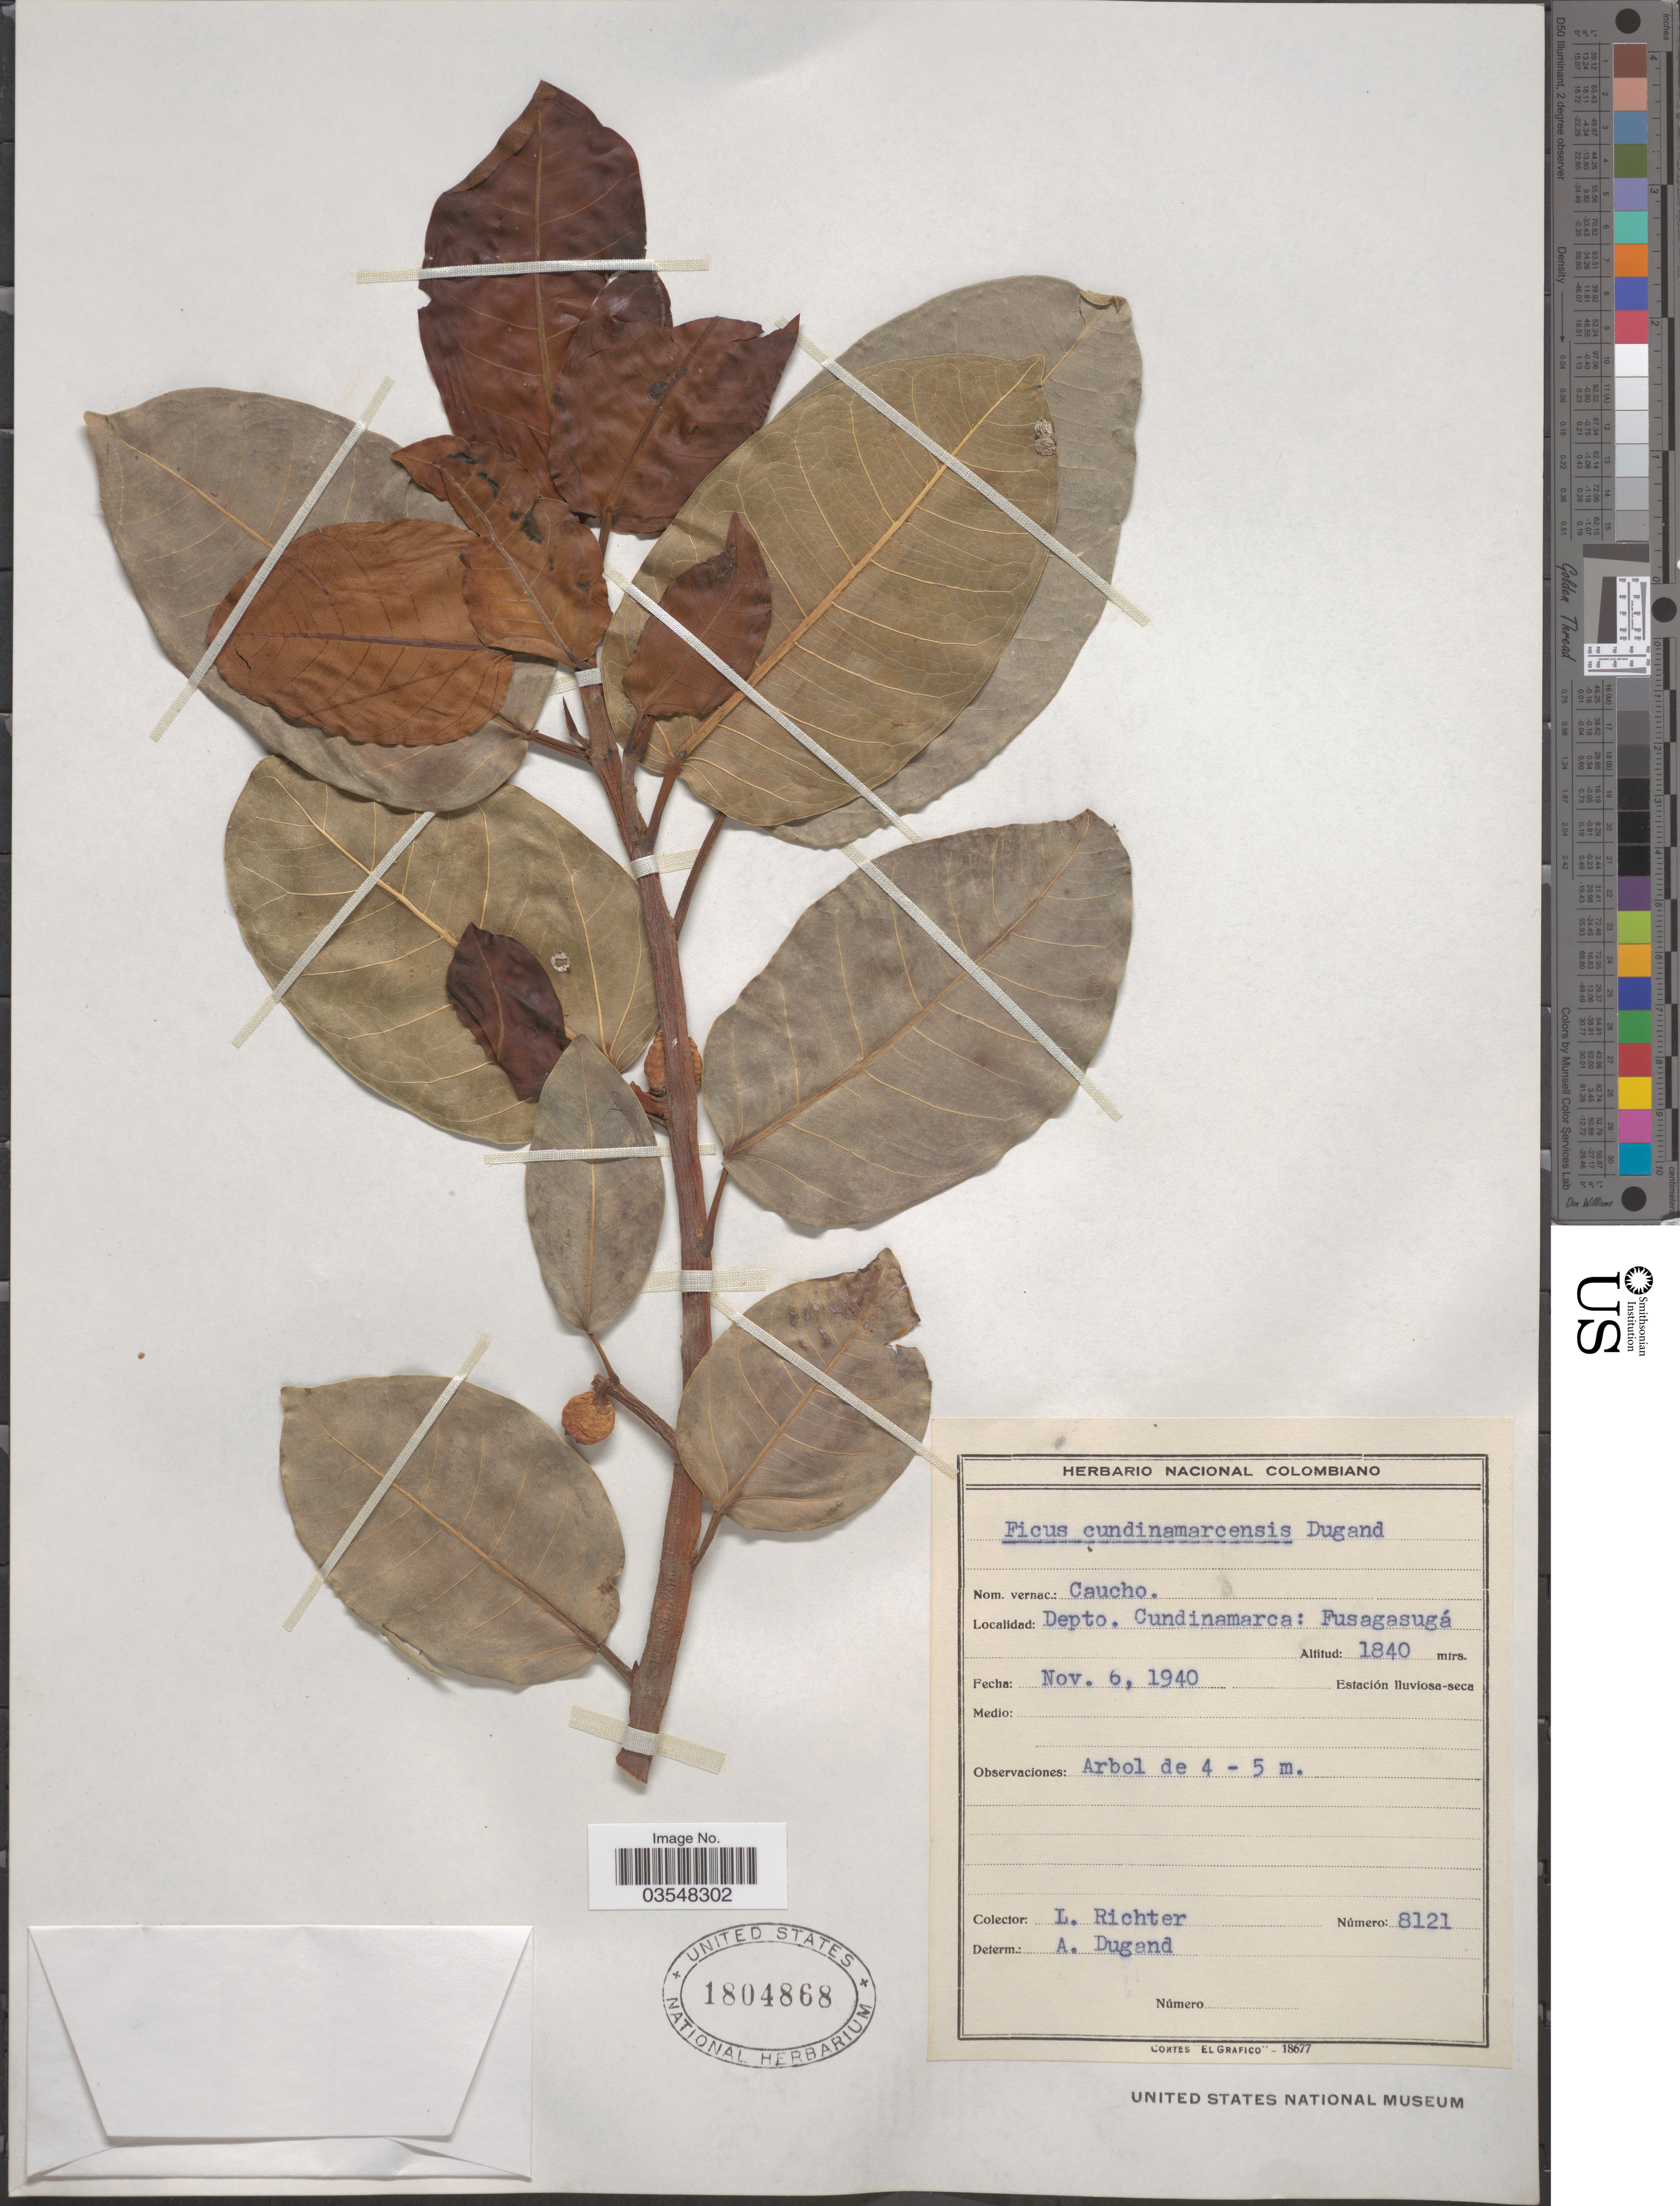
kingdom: Plantae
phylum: Tracheophyta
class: Magnoliopsida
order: Rosales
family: Moraceae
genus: Ficus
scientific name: Ficus cundinamarcensis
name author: Dugand G.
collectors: L. Richter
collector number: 8121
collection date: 1940-11-06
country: Colombia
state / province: Cundinamarca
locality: Depto. Cundinamarca: Fusagasugá.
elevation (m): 1840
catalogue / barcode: US 1804868